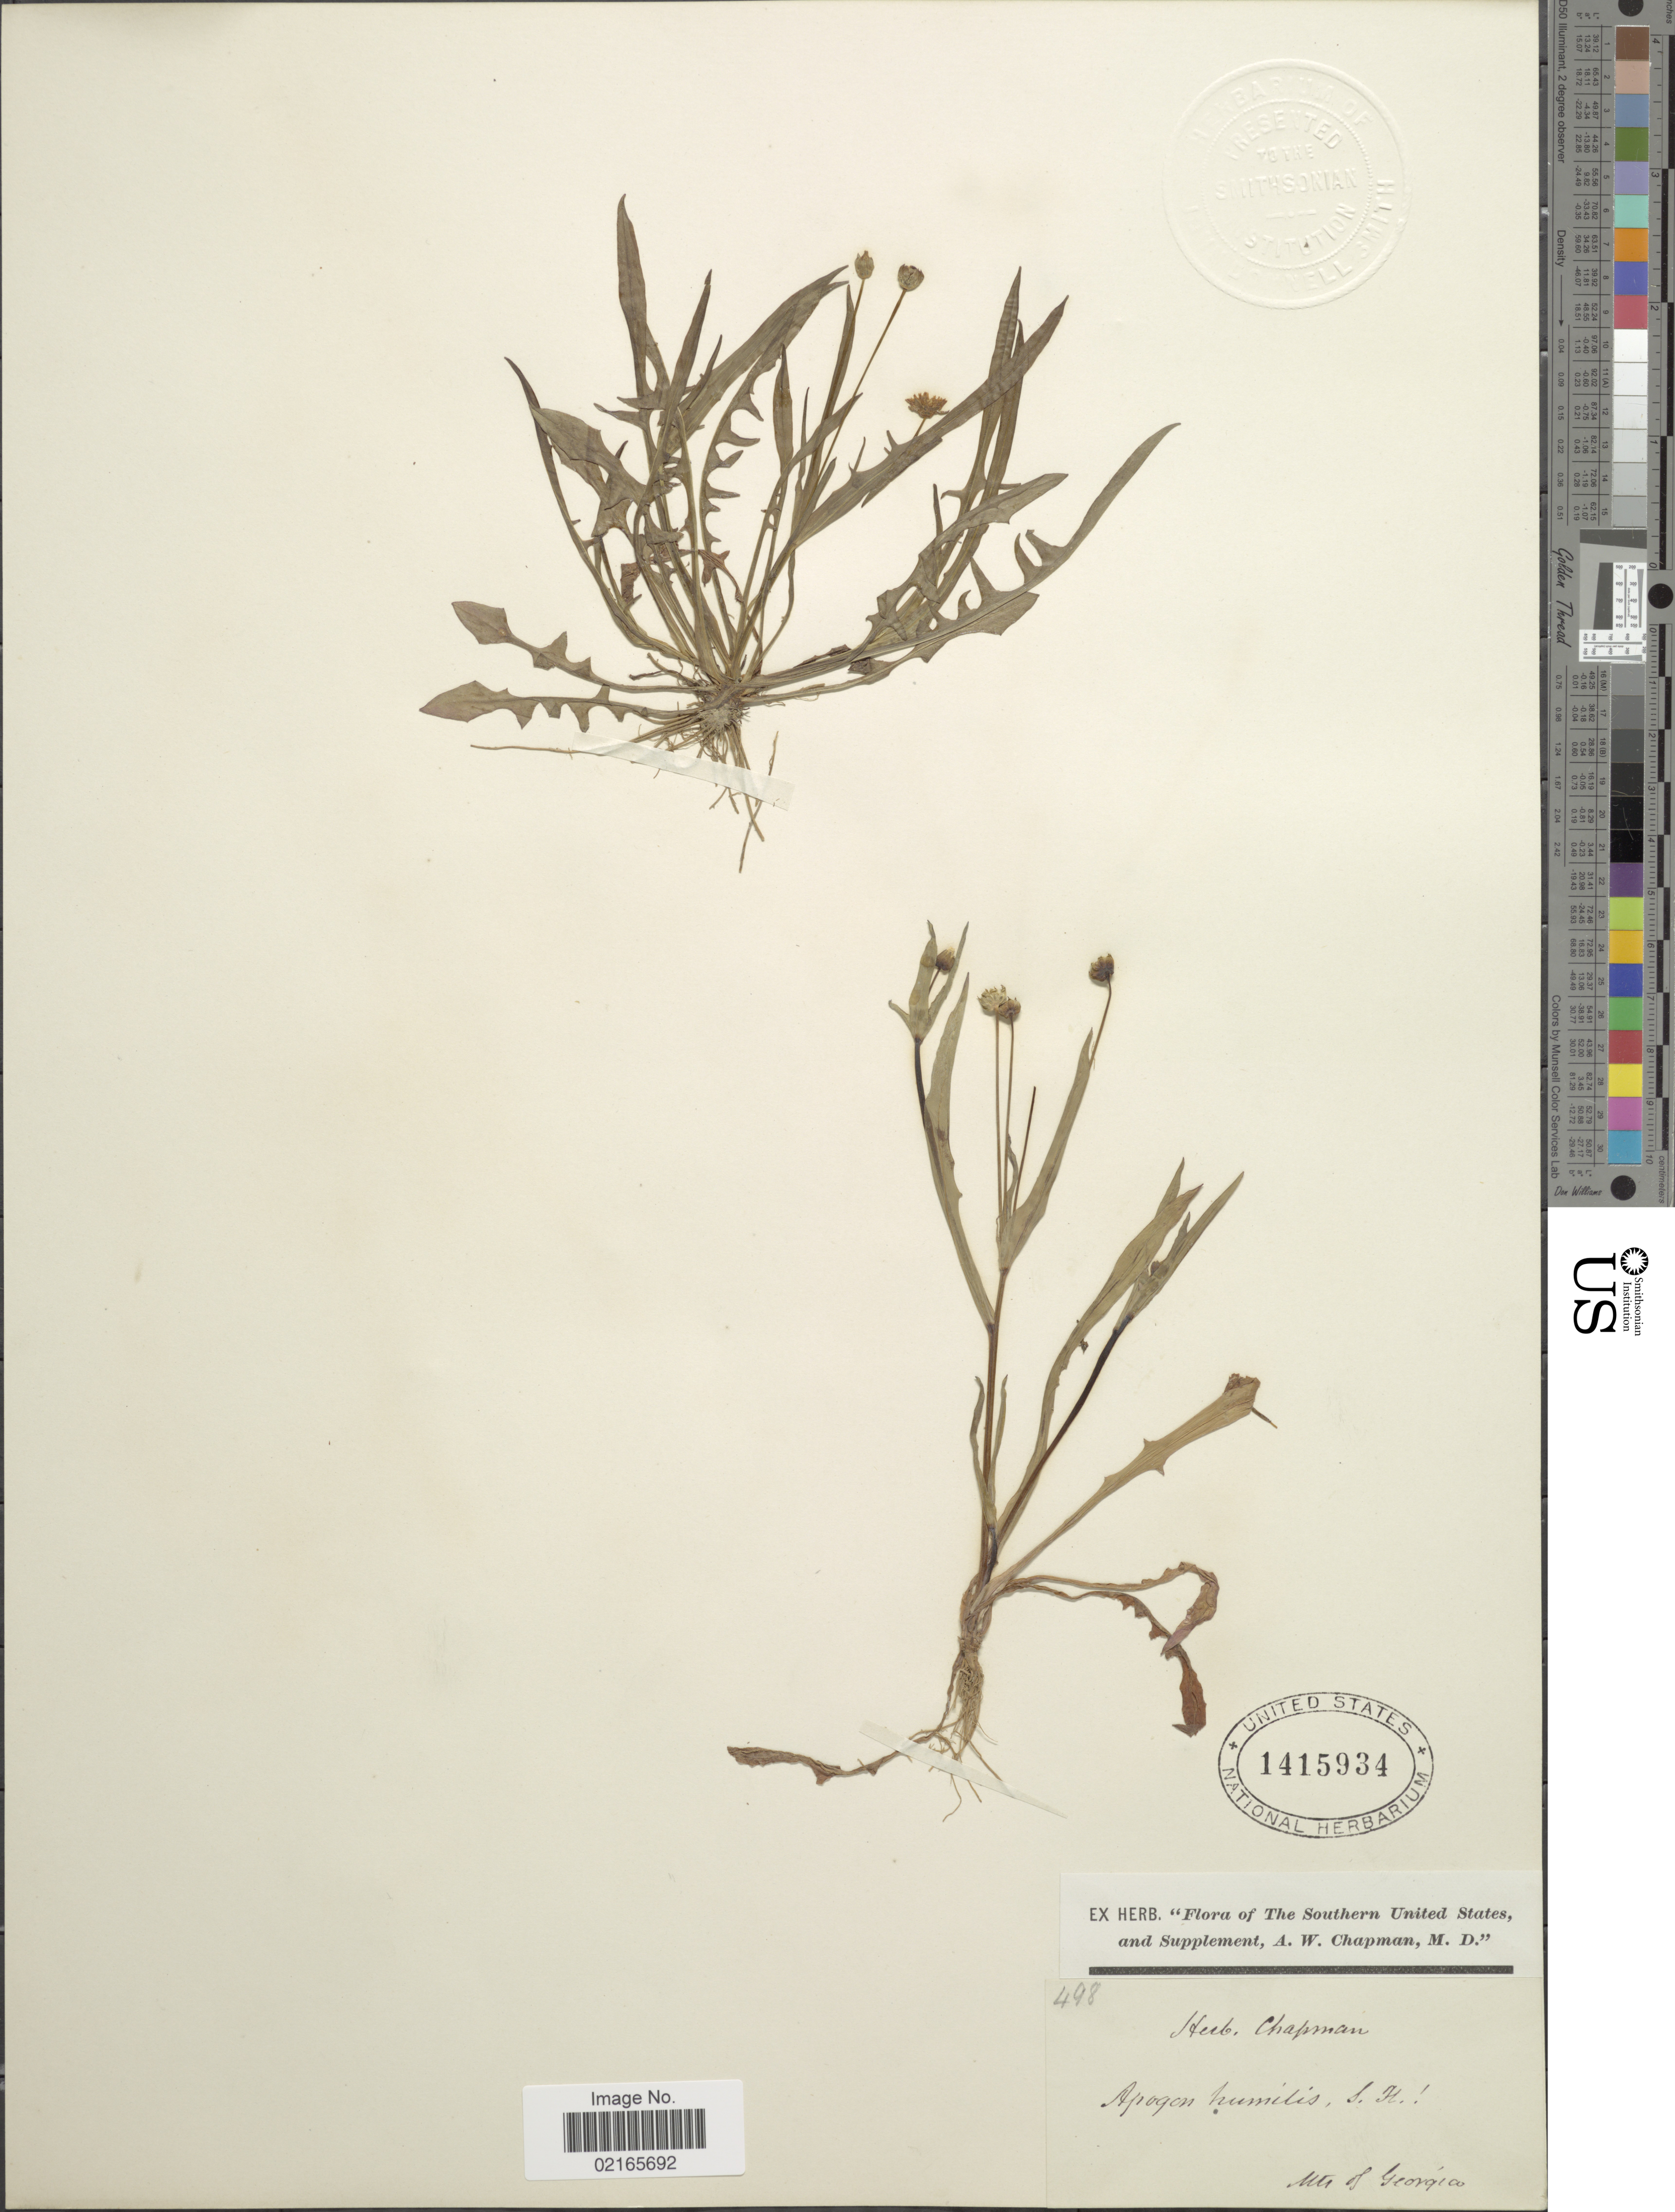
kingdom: Plantae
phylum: Tracheophyta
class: Magnoliopsida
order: Asterales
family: Asteraceae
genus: Krigia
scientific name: Krigia oppositifolia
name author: Raf.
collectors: A. W. Chapman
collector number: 498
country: United States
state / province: Georgia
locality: Southern United States, Mts. of Georgia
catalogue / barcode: US 1415934